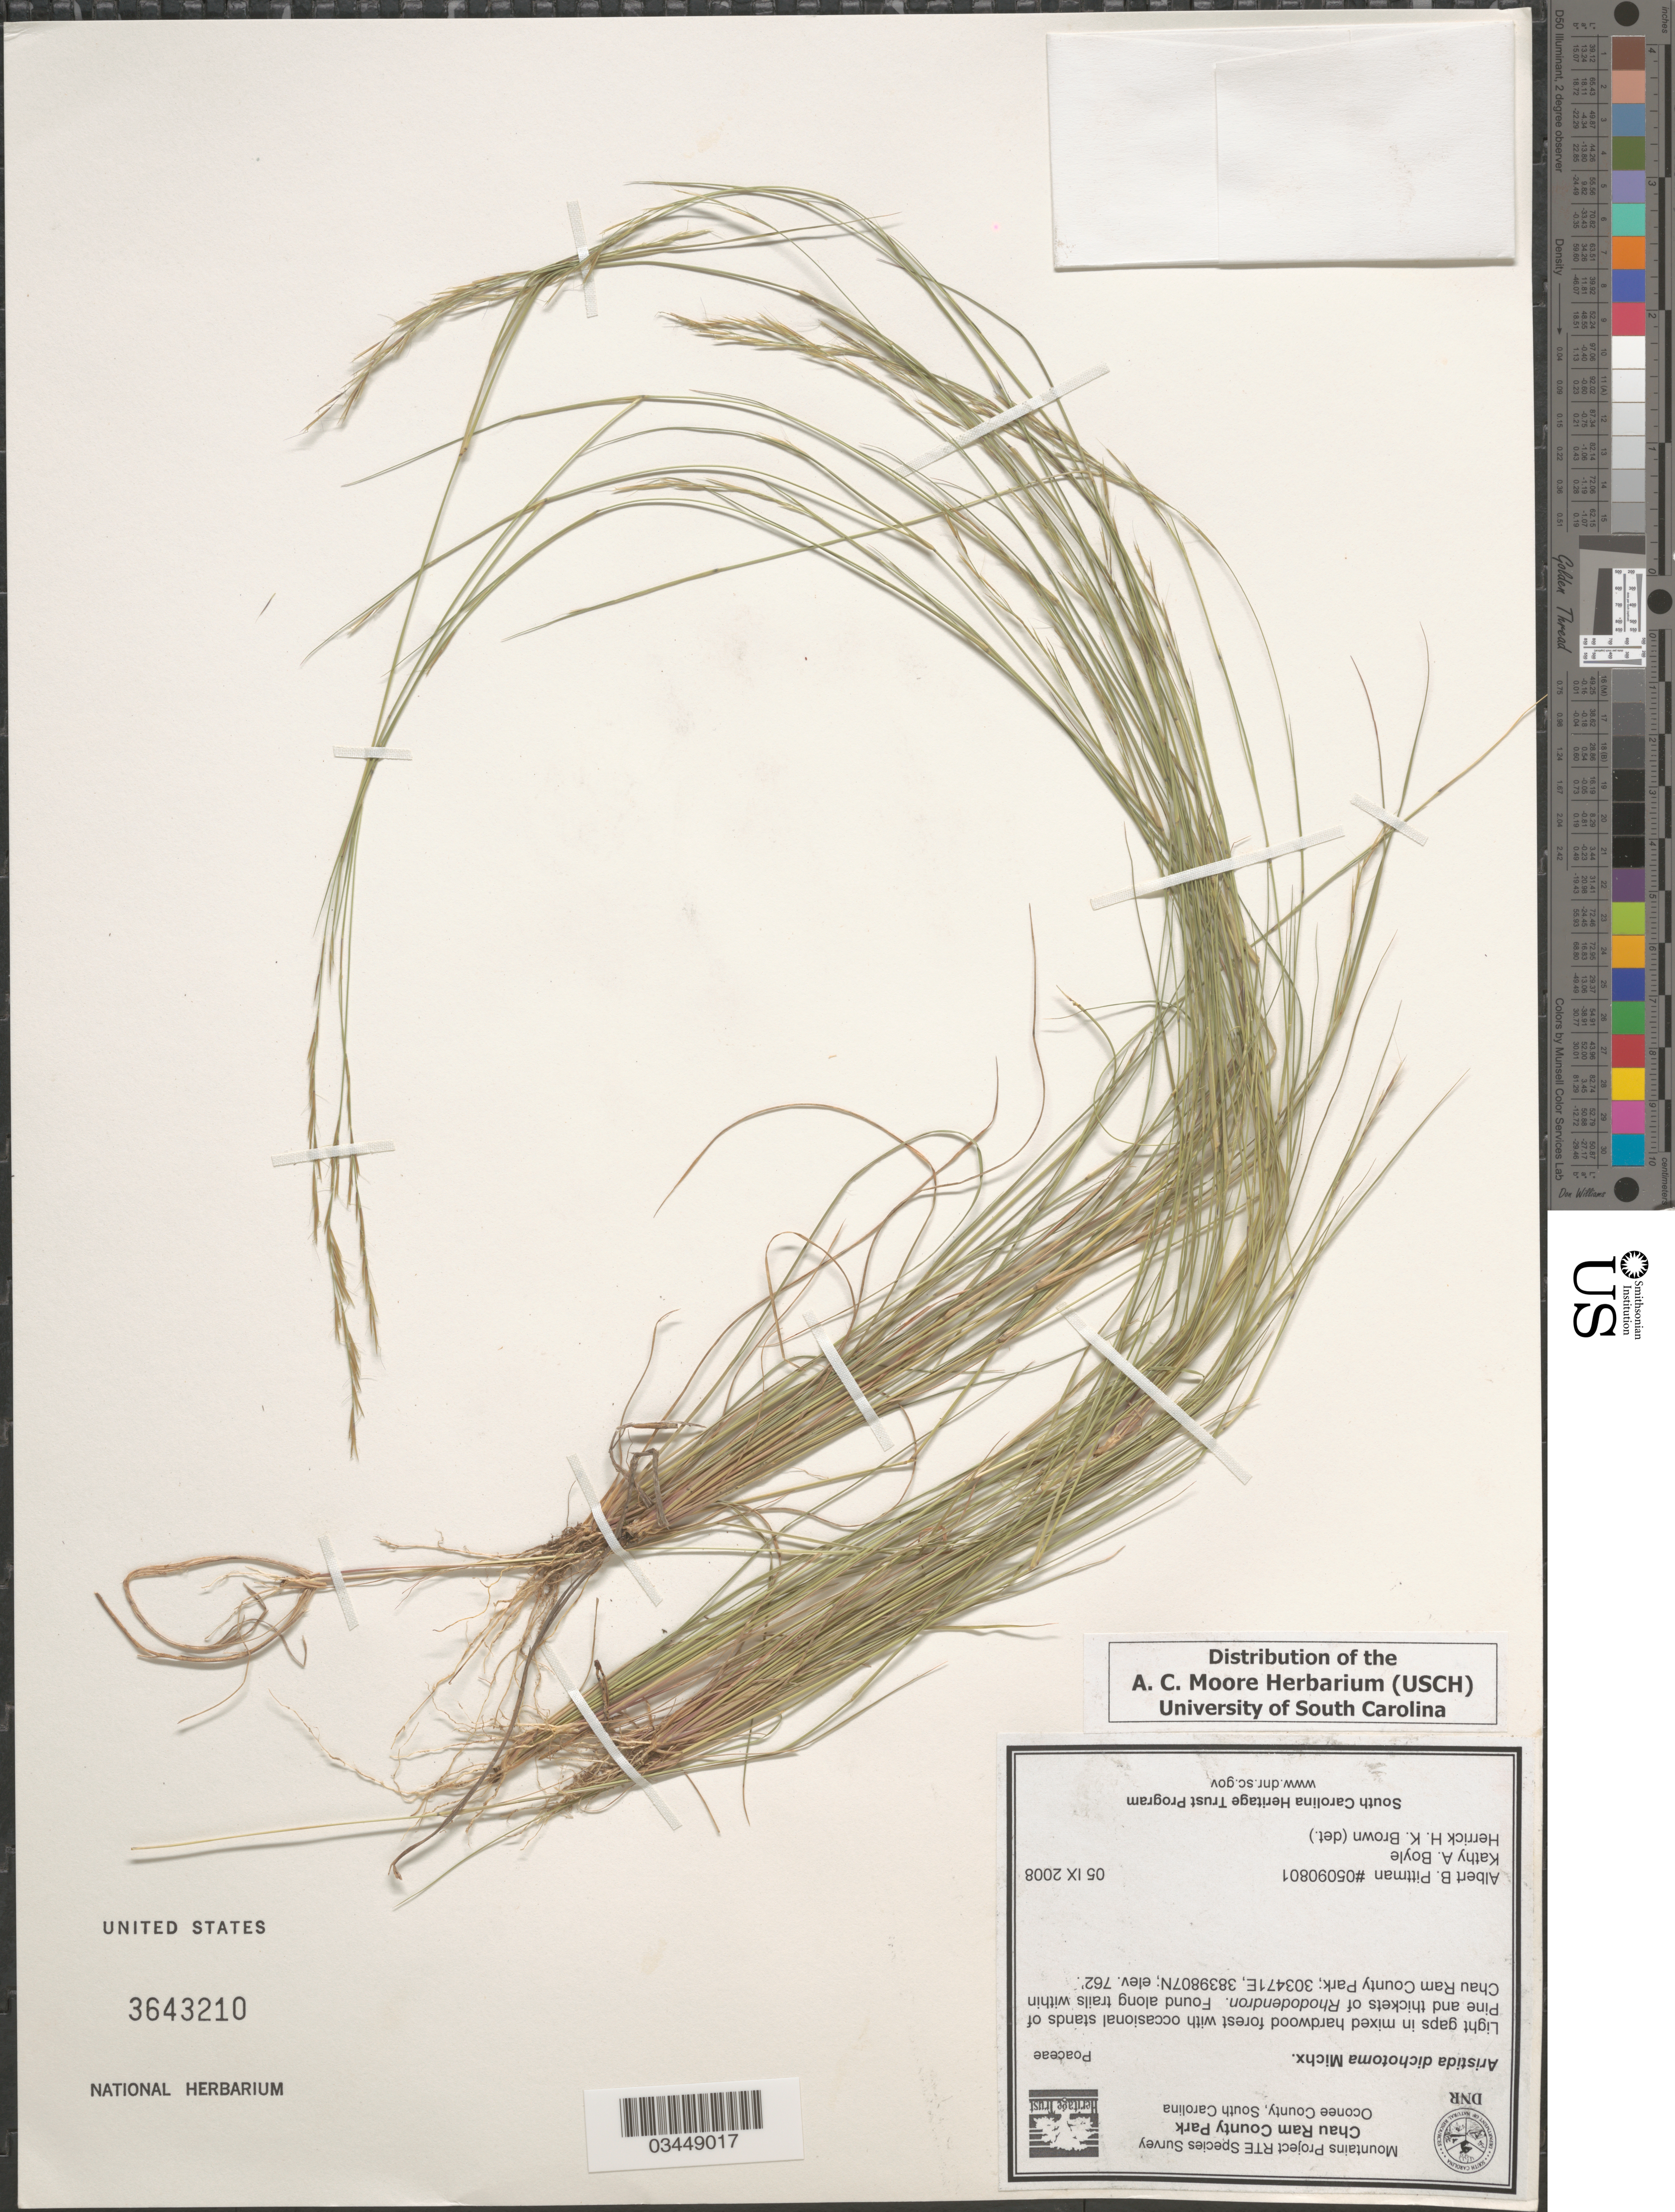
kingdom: Plantae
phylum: Tracheophyta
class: Liliopsida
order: Poales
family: Poaceae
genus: Aristida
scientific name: Aristida dichotoma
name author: Michx.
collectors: A. B. Pittman & K. A. Boyle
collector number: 05090801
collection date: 2008-09-05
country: United States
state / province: South Carolina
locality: Mountains Project RTE Species Survey. Chau Ram County Park. Oconee County.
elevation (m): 232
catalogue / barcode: US 3643210